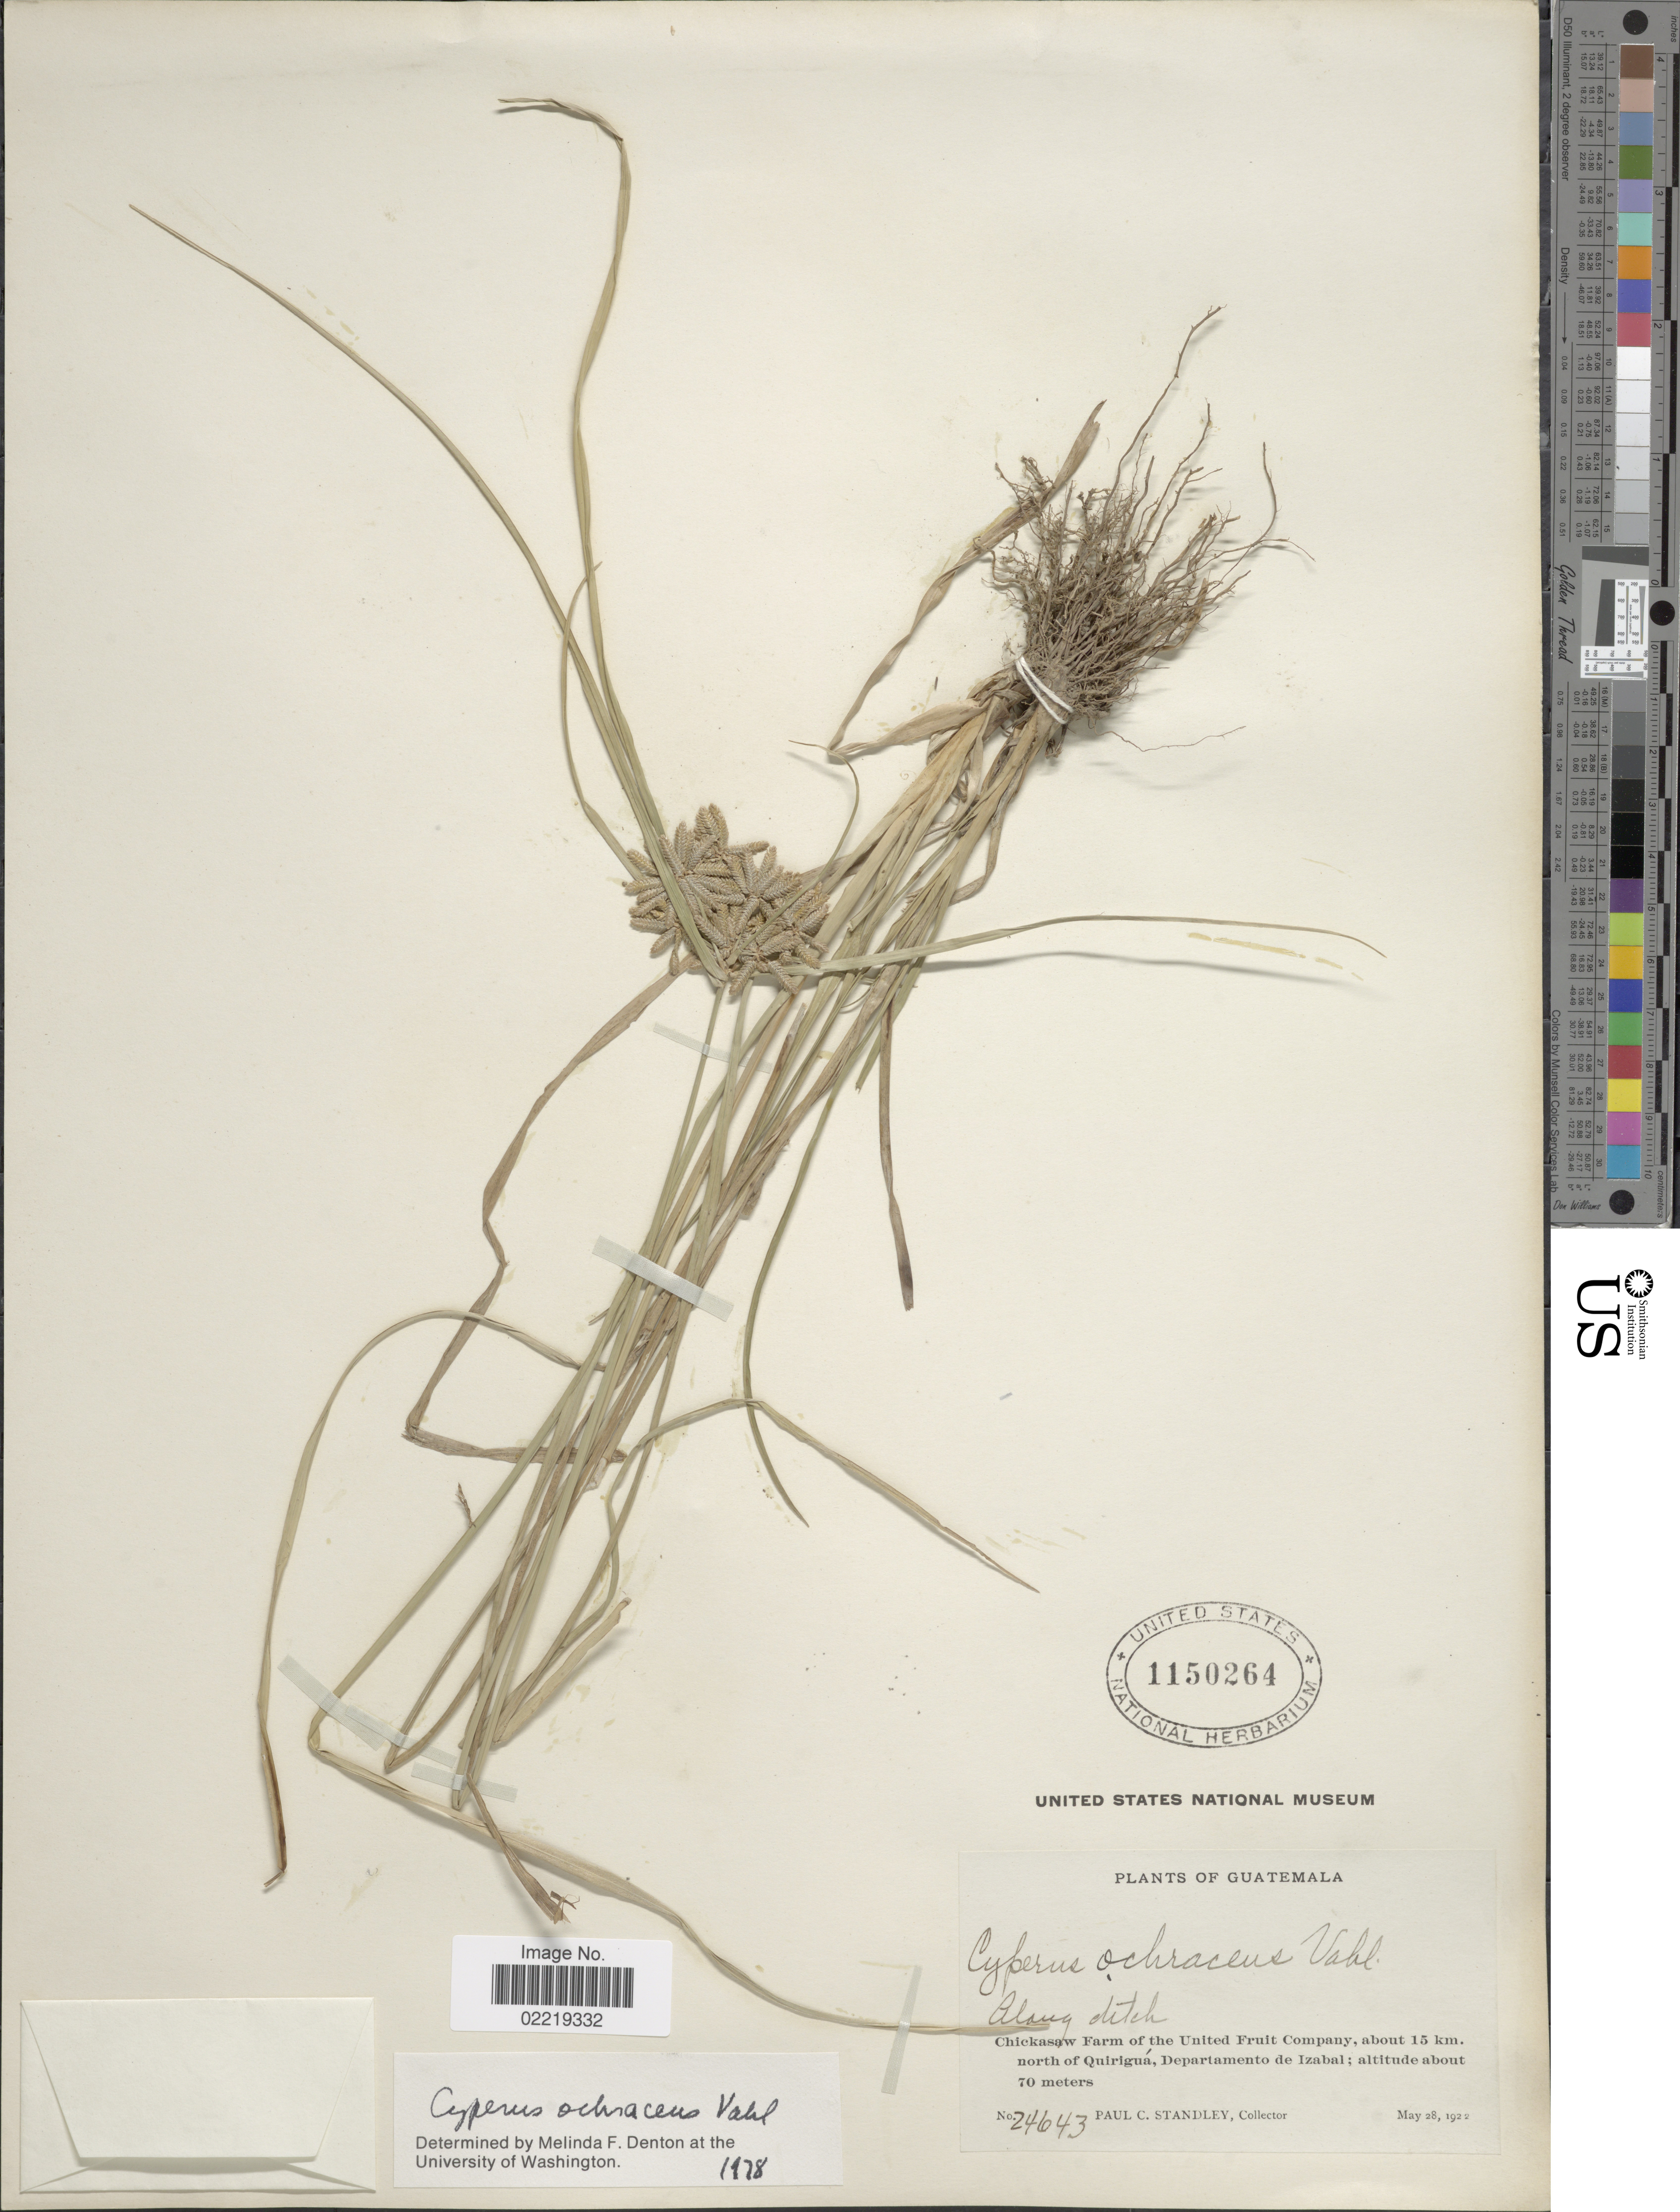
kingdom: Plantae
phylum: Tracheophyta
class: Liliopsida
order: Poales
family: Cyperaceae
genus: Cyperus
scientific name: Cyperus ochraceus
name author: Vahl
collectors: P. C. Standley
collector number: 24643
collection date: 1922-05-28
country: Guatemala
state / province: Izabal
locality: Chikasaw Farm of the United Fruit Company, about 15 km north of Quirigua, Departamento de Izabal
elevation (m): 70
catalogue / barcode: US 1150264